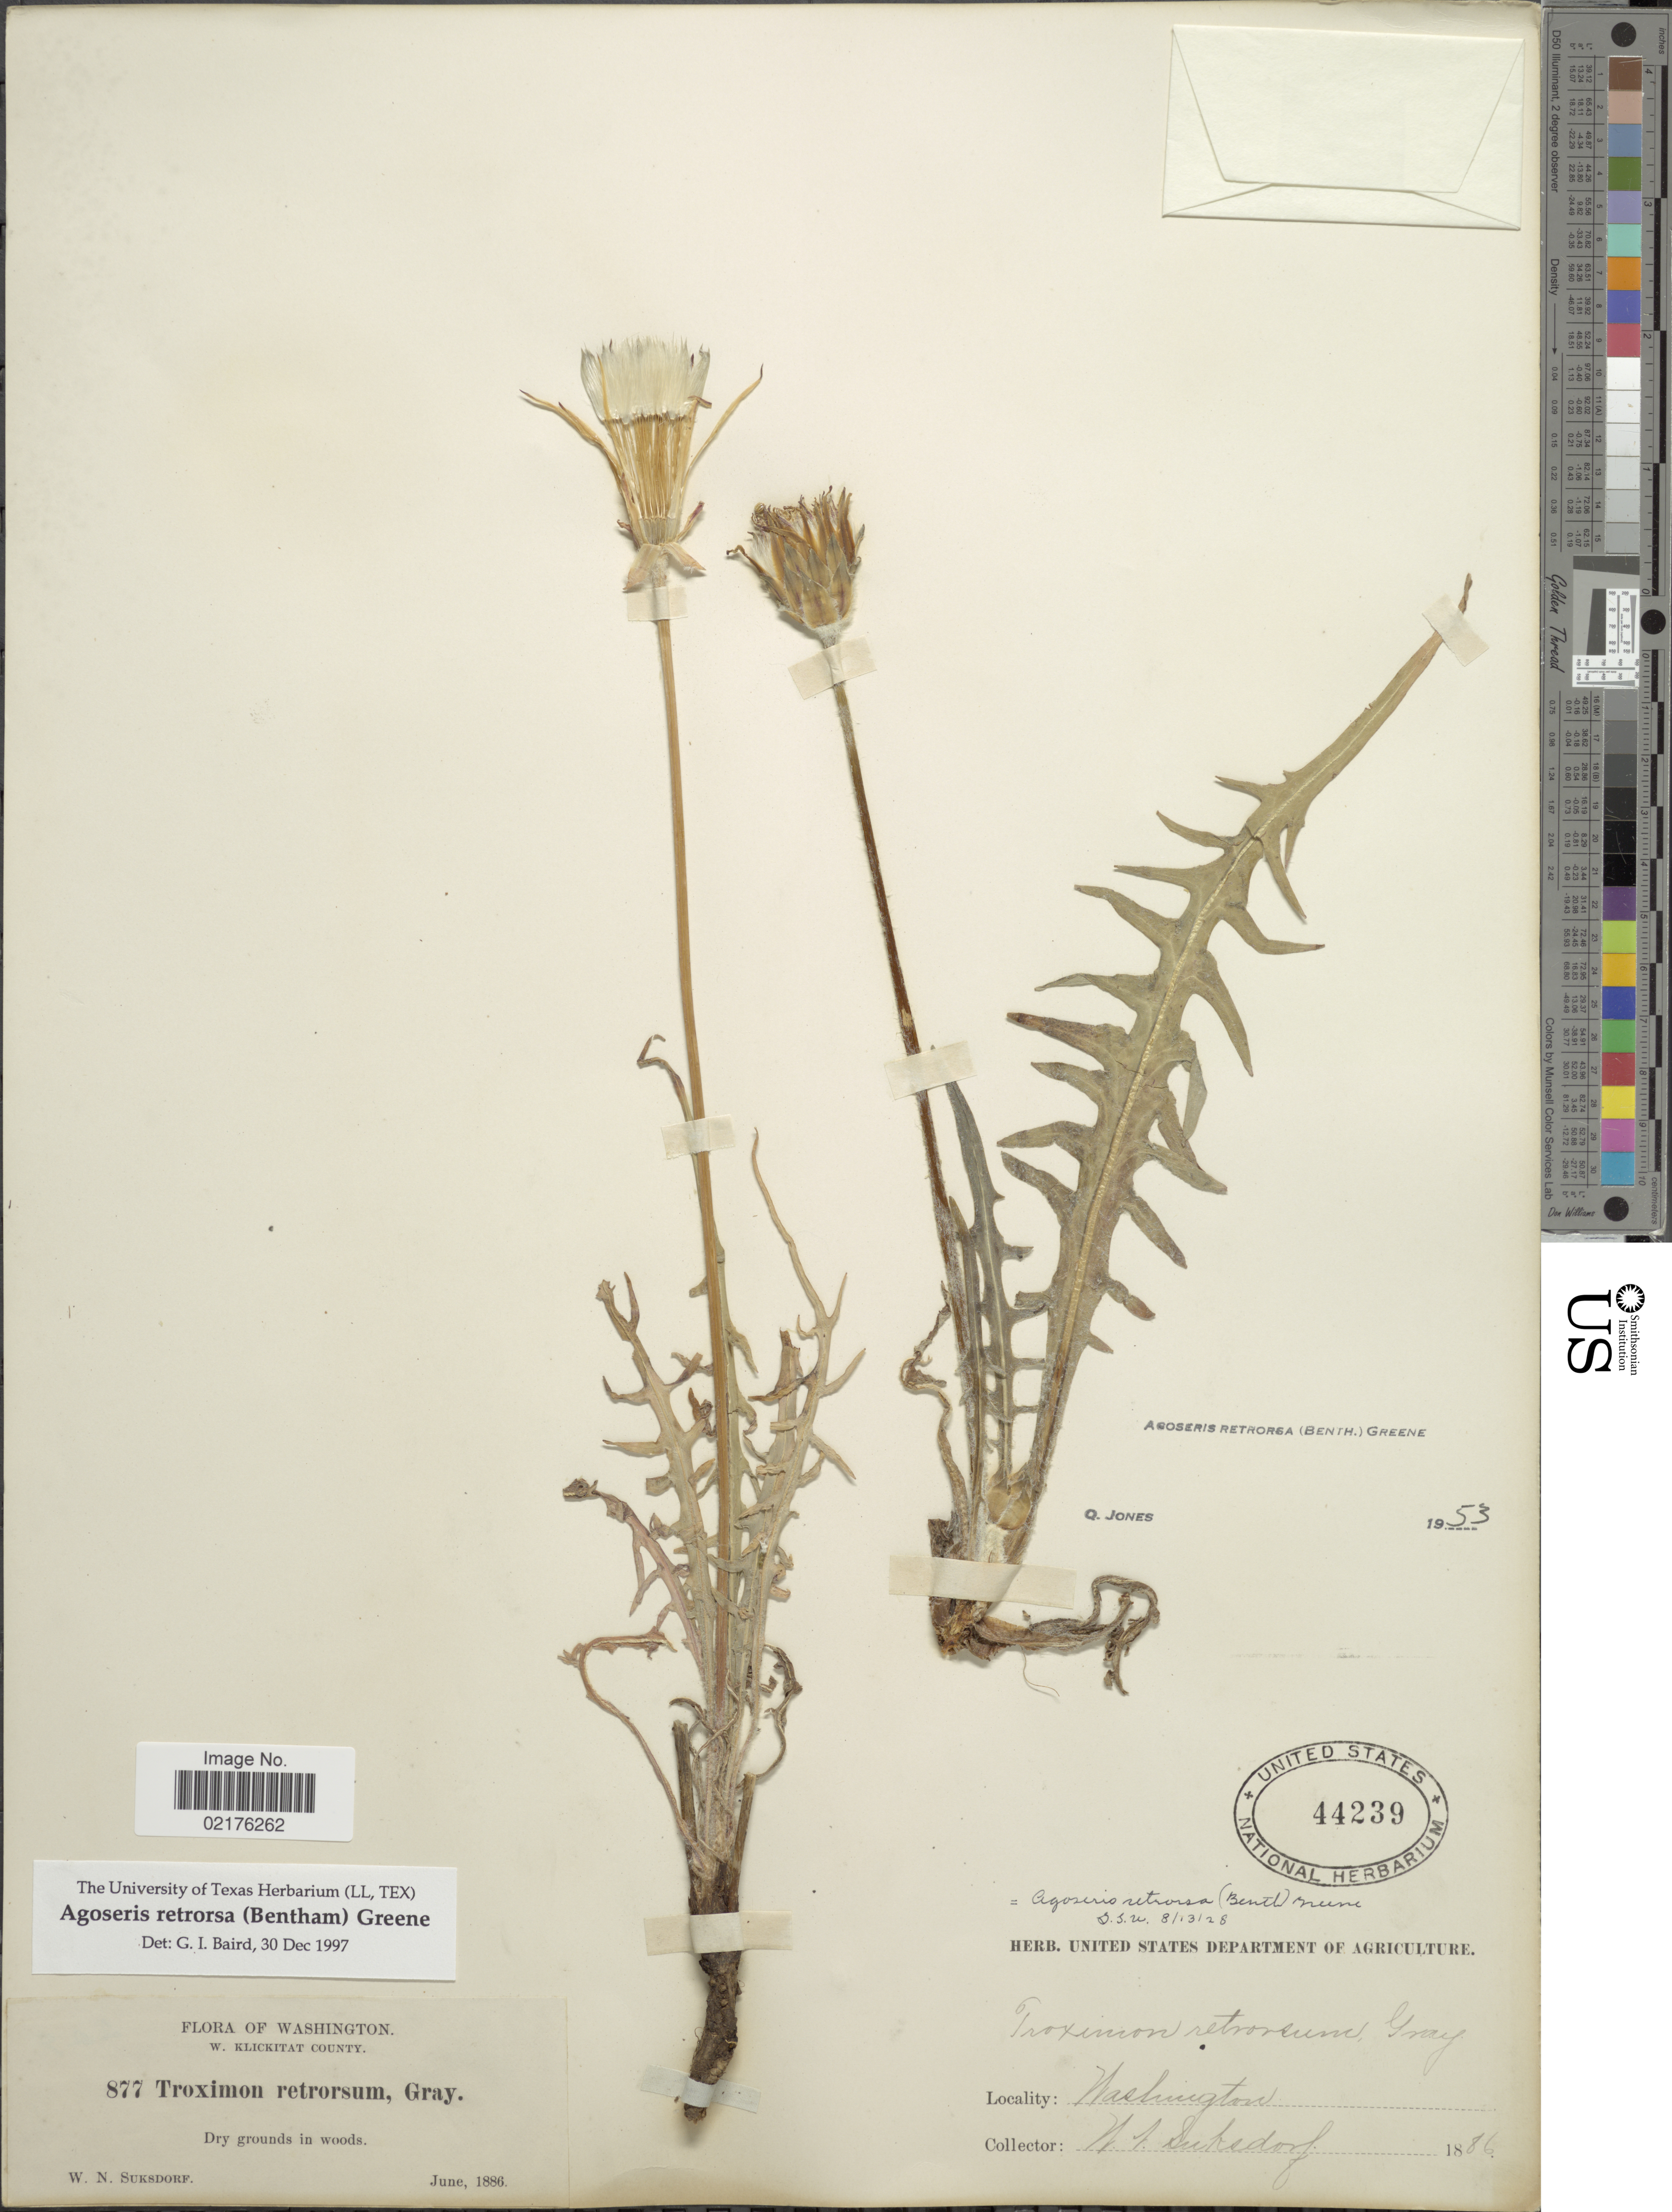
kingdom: Plantae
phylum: Tracheophyta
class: Magnoliopsida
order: Asterales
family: Asteraceae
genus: Agoseris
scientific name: Agoseris retrorsa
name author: (Benth.) Greene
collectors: W. N. Suksdorf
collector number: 877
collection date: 1886-06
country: United States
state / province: Washington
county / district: Klickitat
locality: W. Klickitat County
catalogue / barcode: US 44239